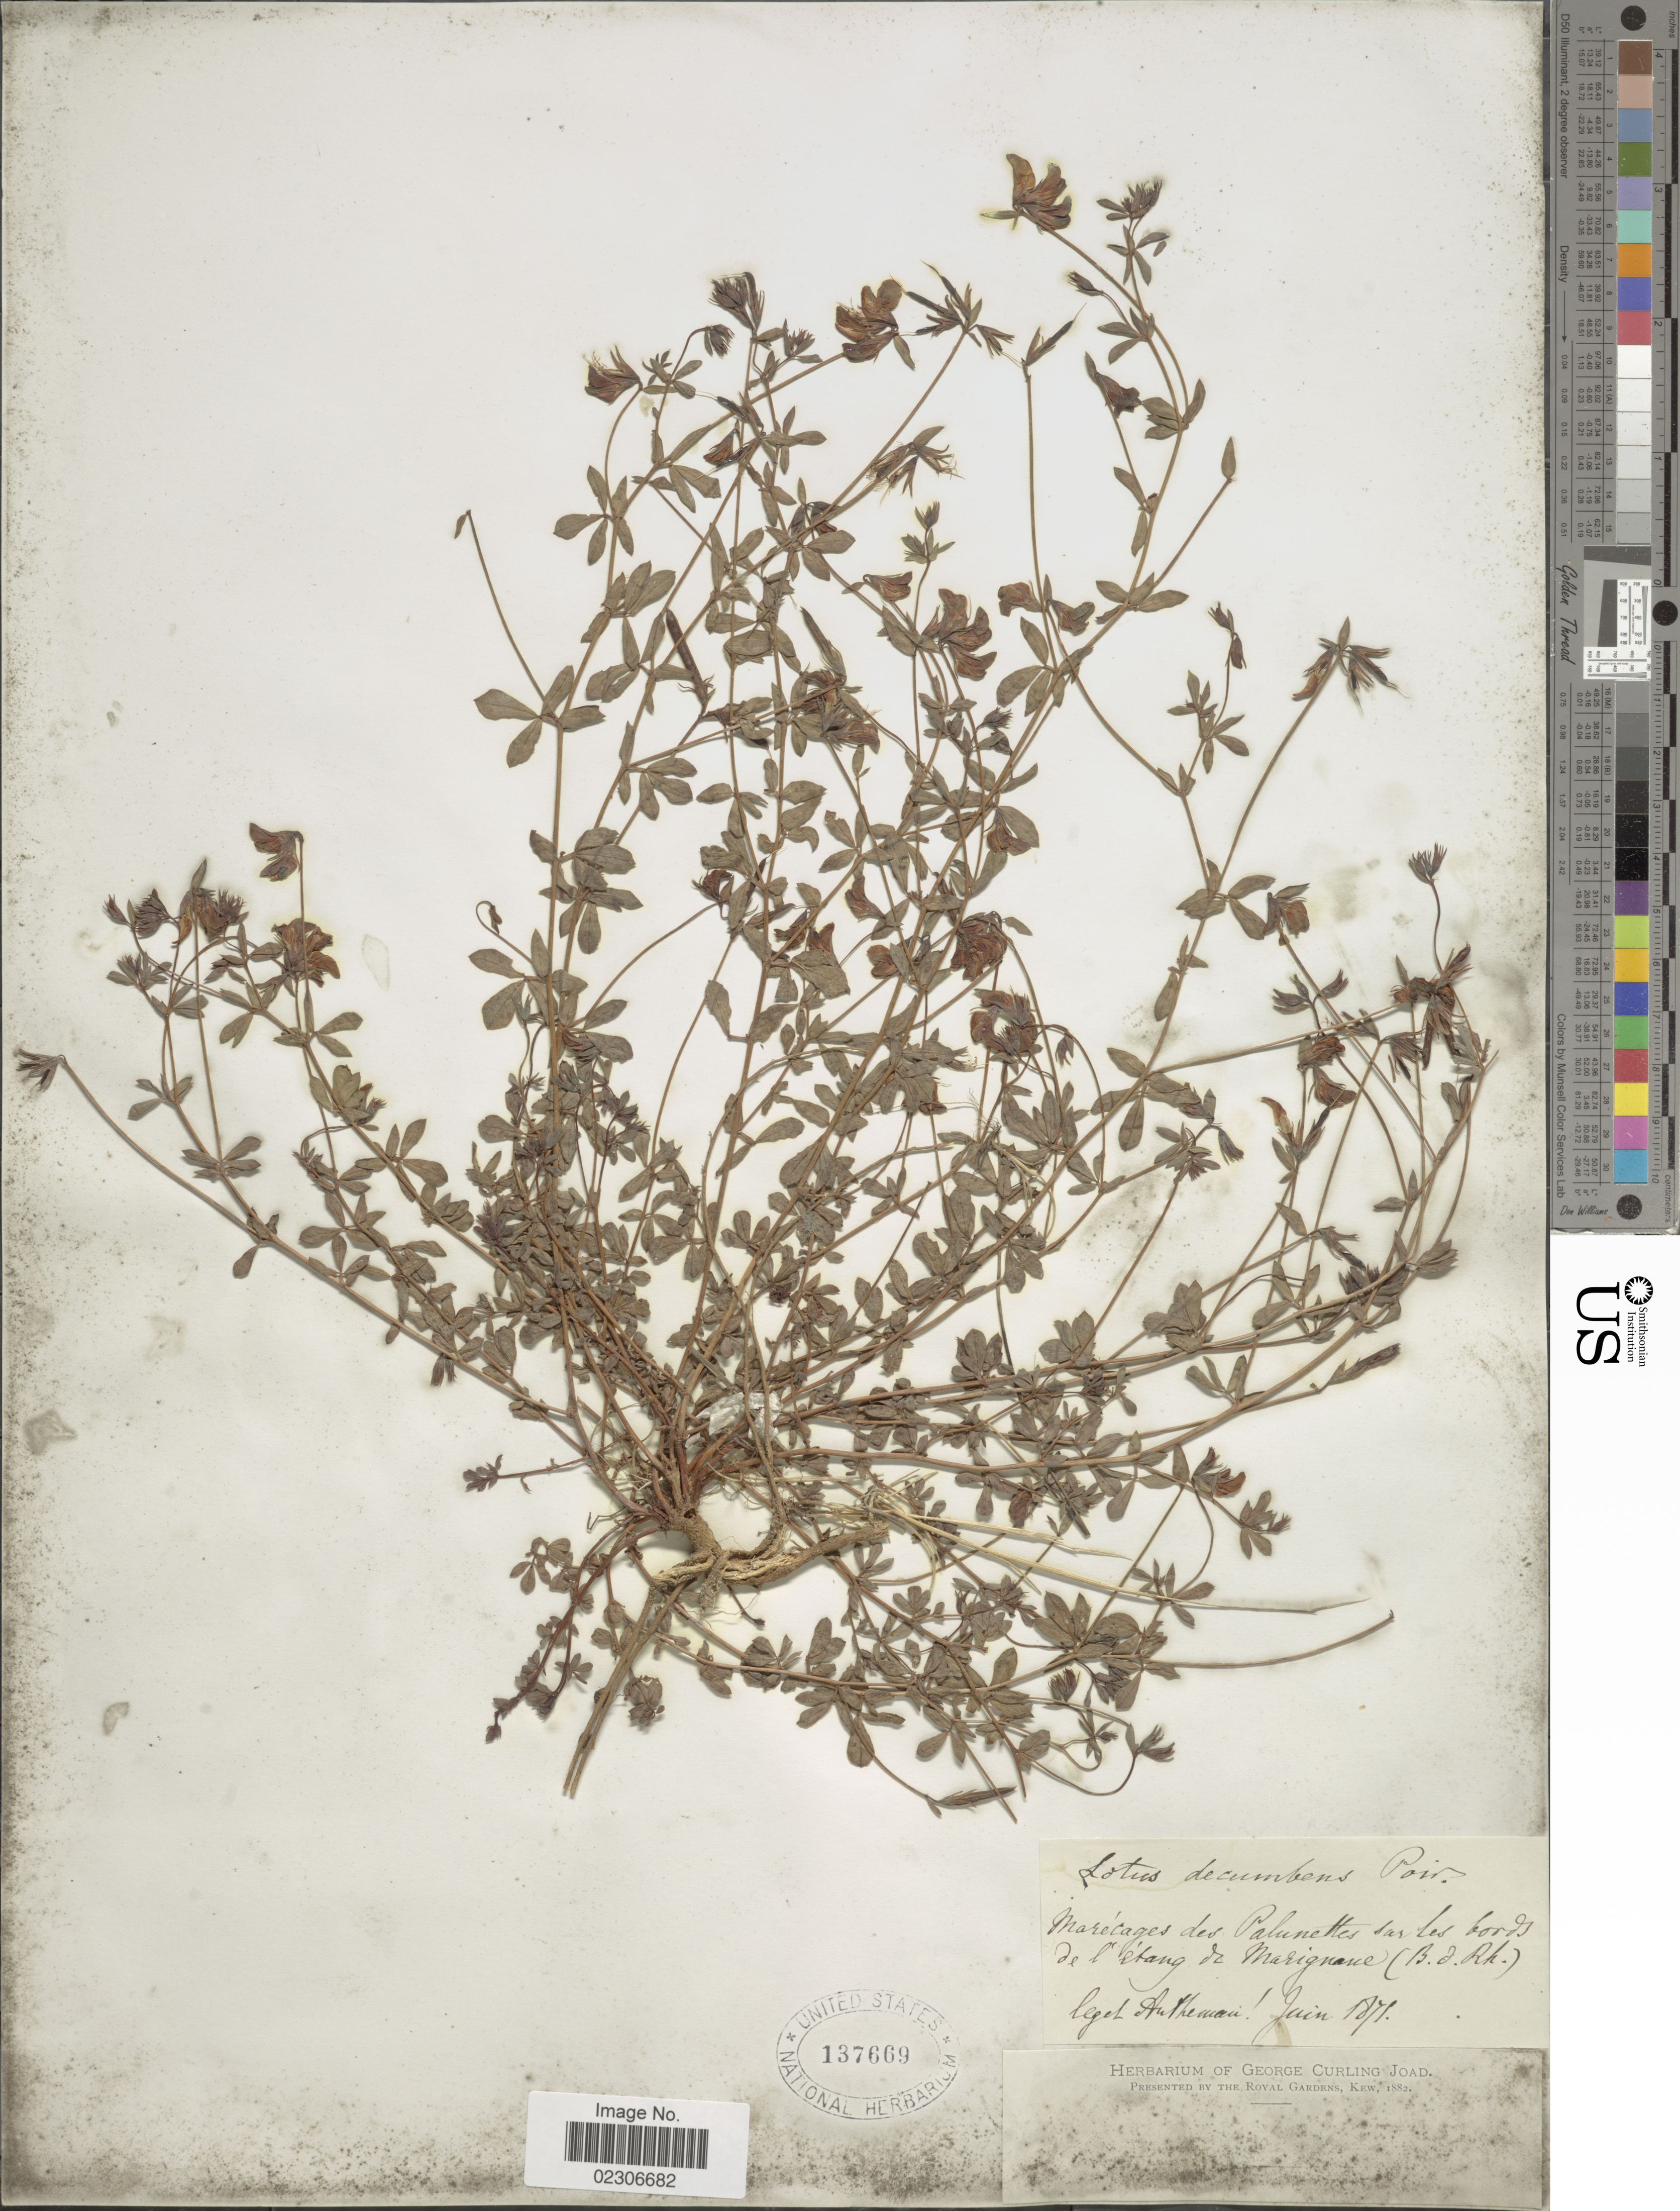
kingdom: Plantae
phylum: Tracheophyta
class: Magnoliopsida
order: Fabales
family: Fabaceae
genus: Lotus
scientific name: Lotus decumbens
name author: Poir.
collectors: A. Autheman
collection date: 1871-06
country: France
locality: Marécages des Palunettes sar les bords de l' étang de Marignance (B.d. Rh.)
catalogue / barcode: US 137669